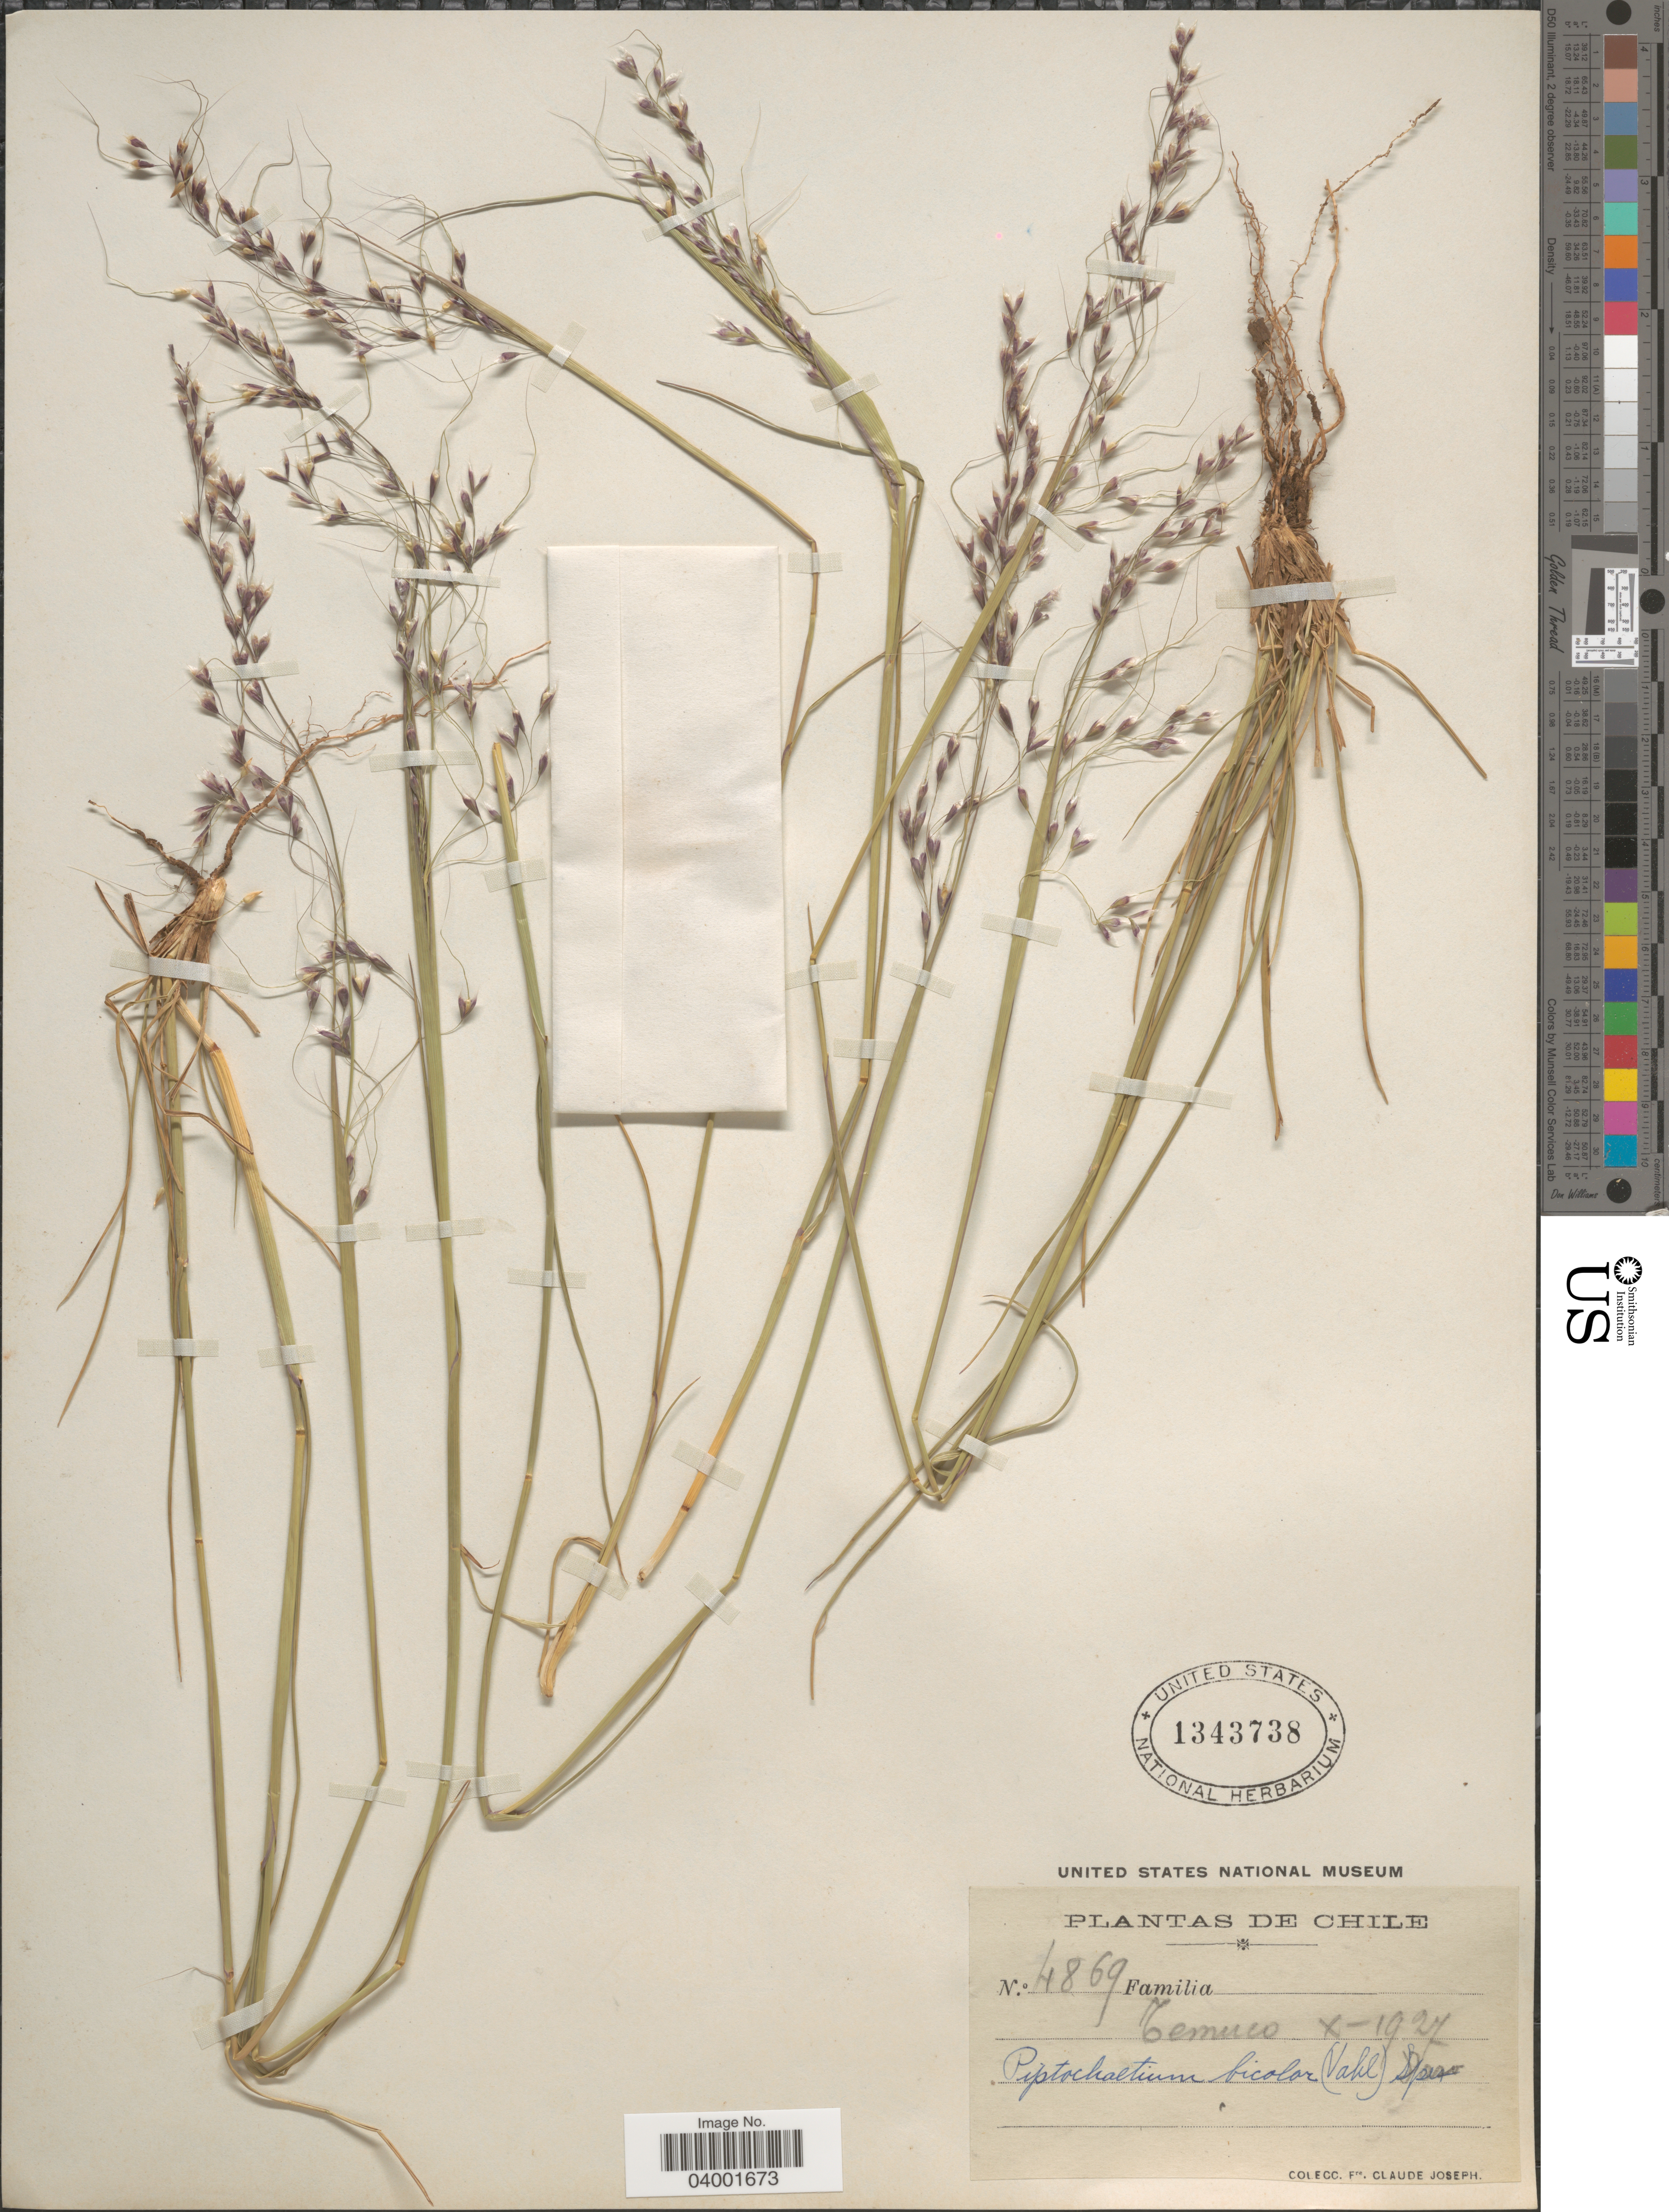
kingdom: Plantae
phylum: Tracheophyta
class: Liliopsida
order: Poales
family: Poaceae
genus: Piptochaetium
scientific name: Piptochaetium bicolor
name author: (Vahl) É. Desv.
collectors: Bro. Claude-Joseph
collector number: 4869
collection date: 1927-10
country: Chile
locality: Temuco.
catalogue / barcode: US 1343738